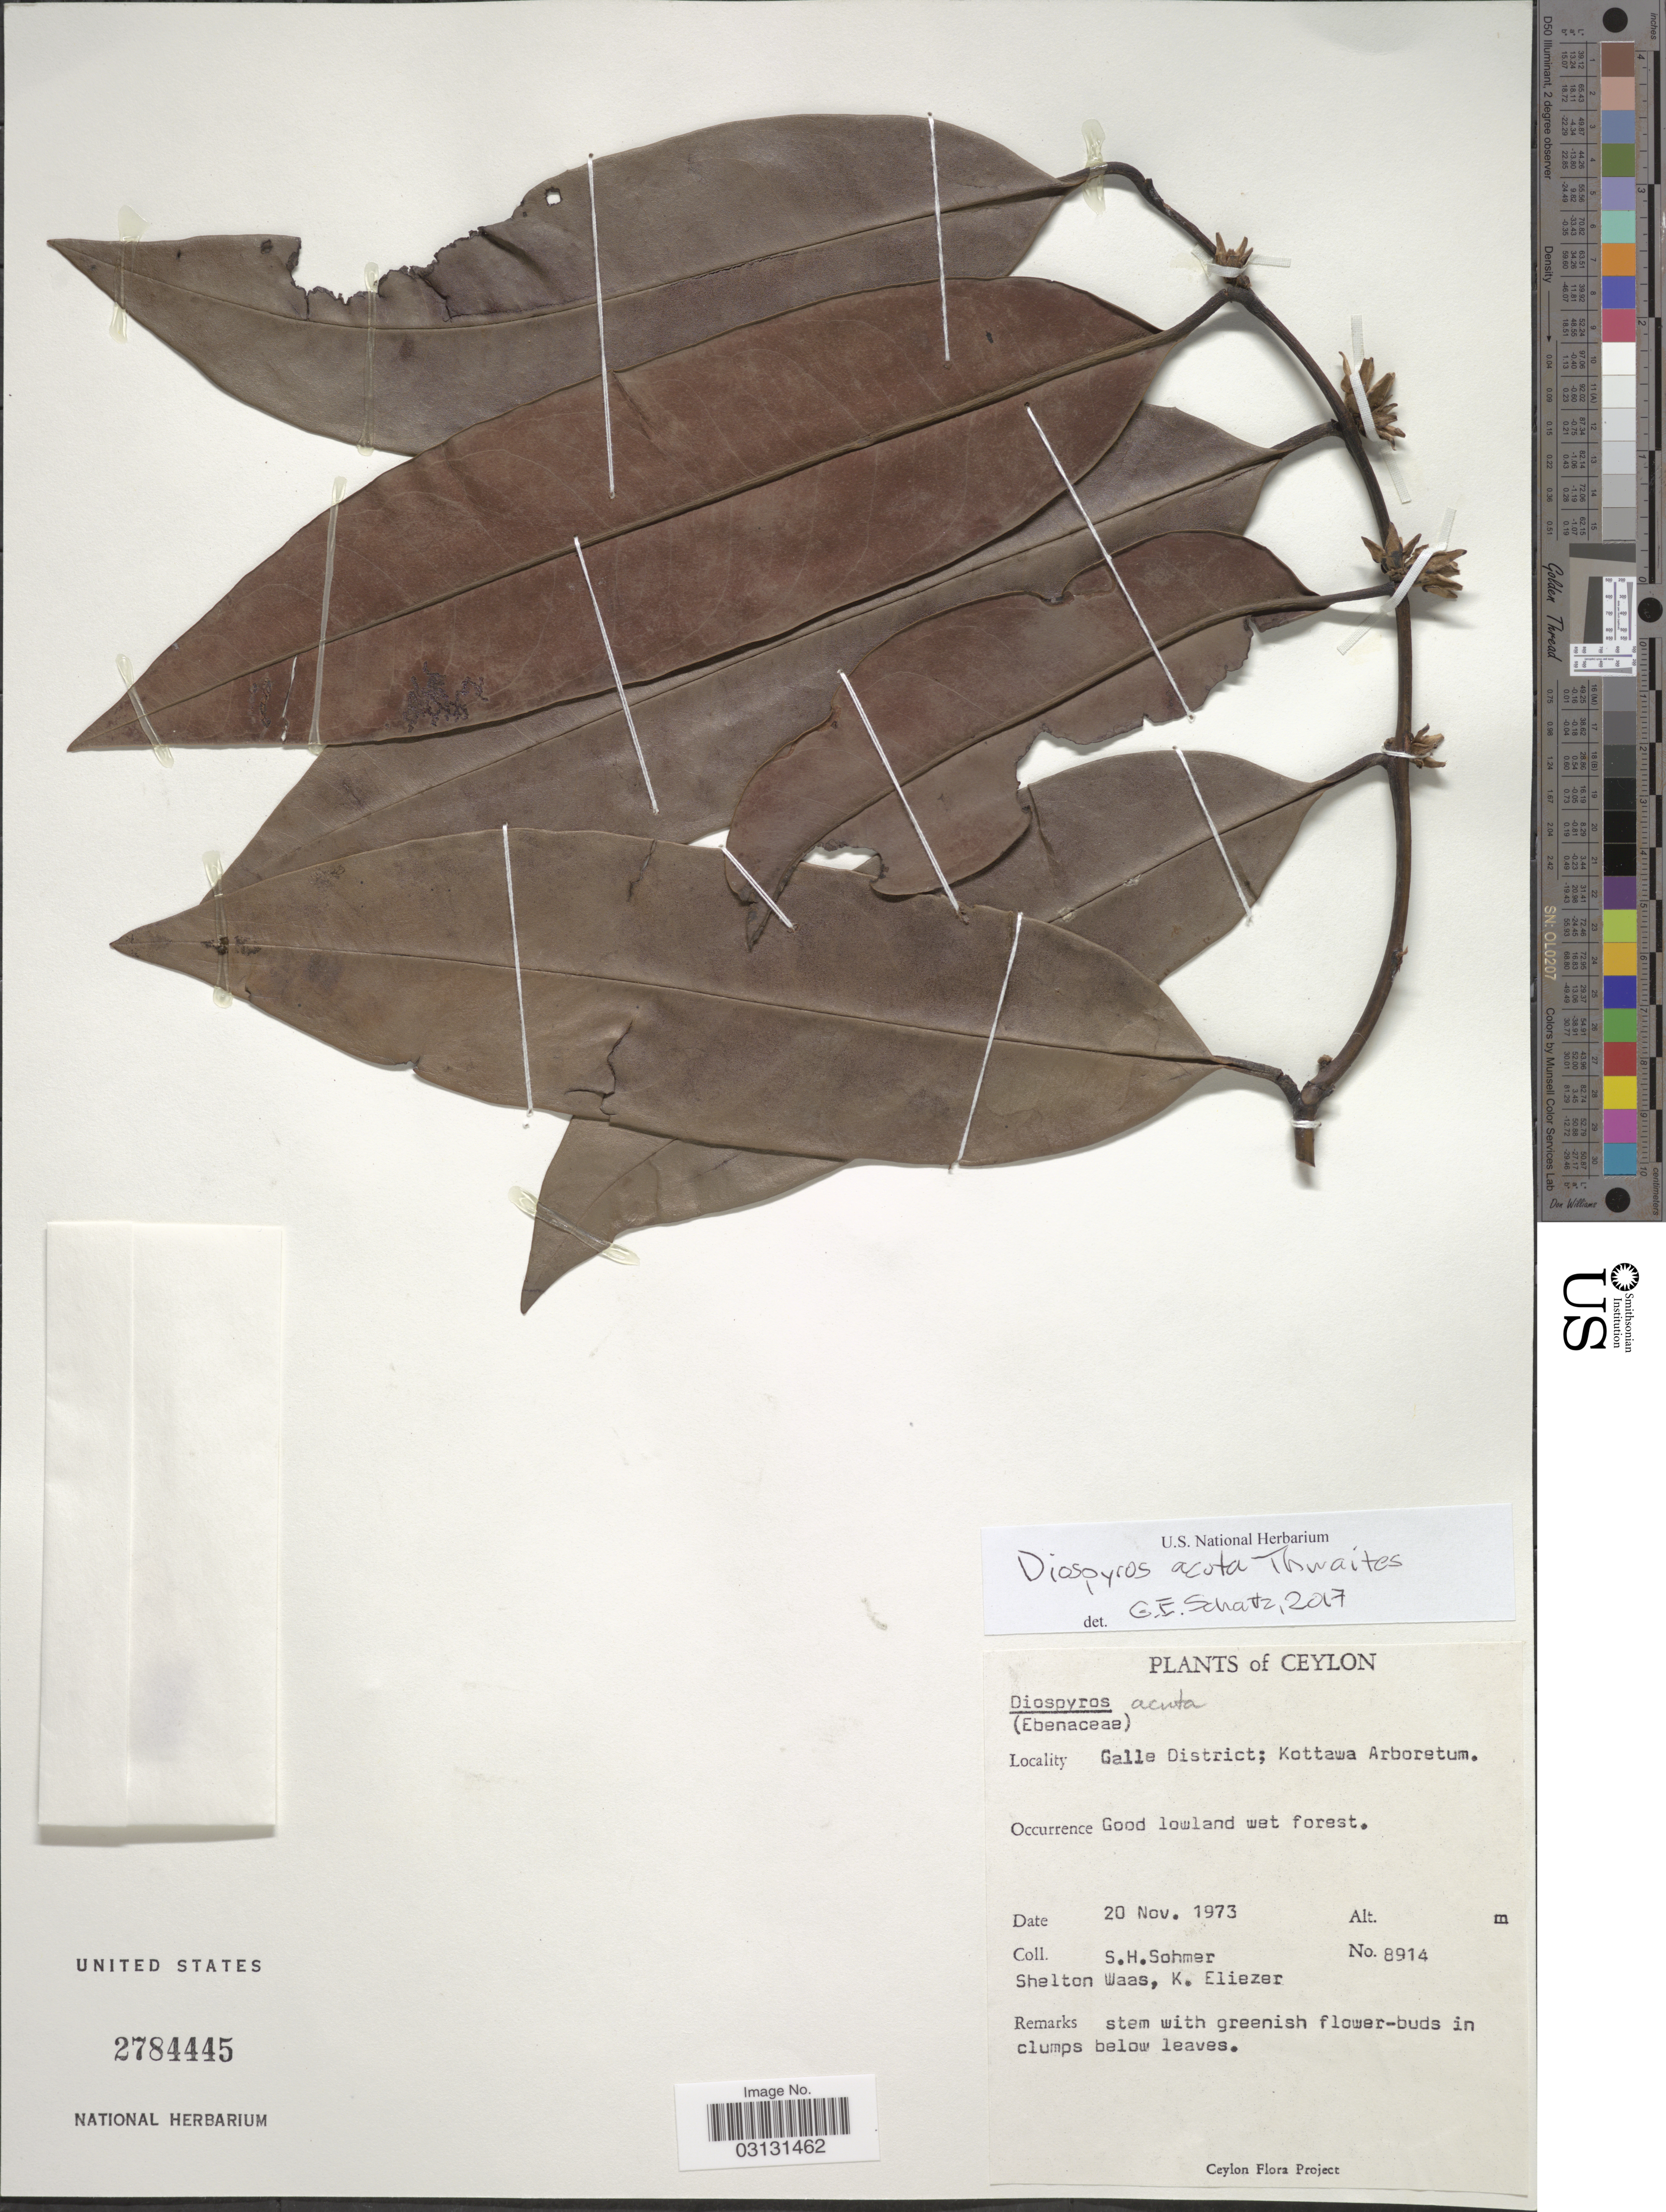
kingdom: Plantae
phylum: Tracheophyta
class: Magnoliopsida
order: Ericales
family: Ebenaceae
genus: Diospyros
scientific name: Diospyros acuta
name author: Hiern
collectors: S. H. Sohmer, S. Waas & K. Eliezer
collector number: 8914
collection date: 1973-11-20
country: Sri Lanka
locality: Ceylon. Galle District; Kottawa Arboretum.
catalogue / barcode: US 2784445